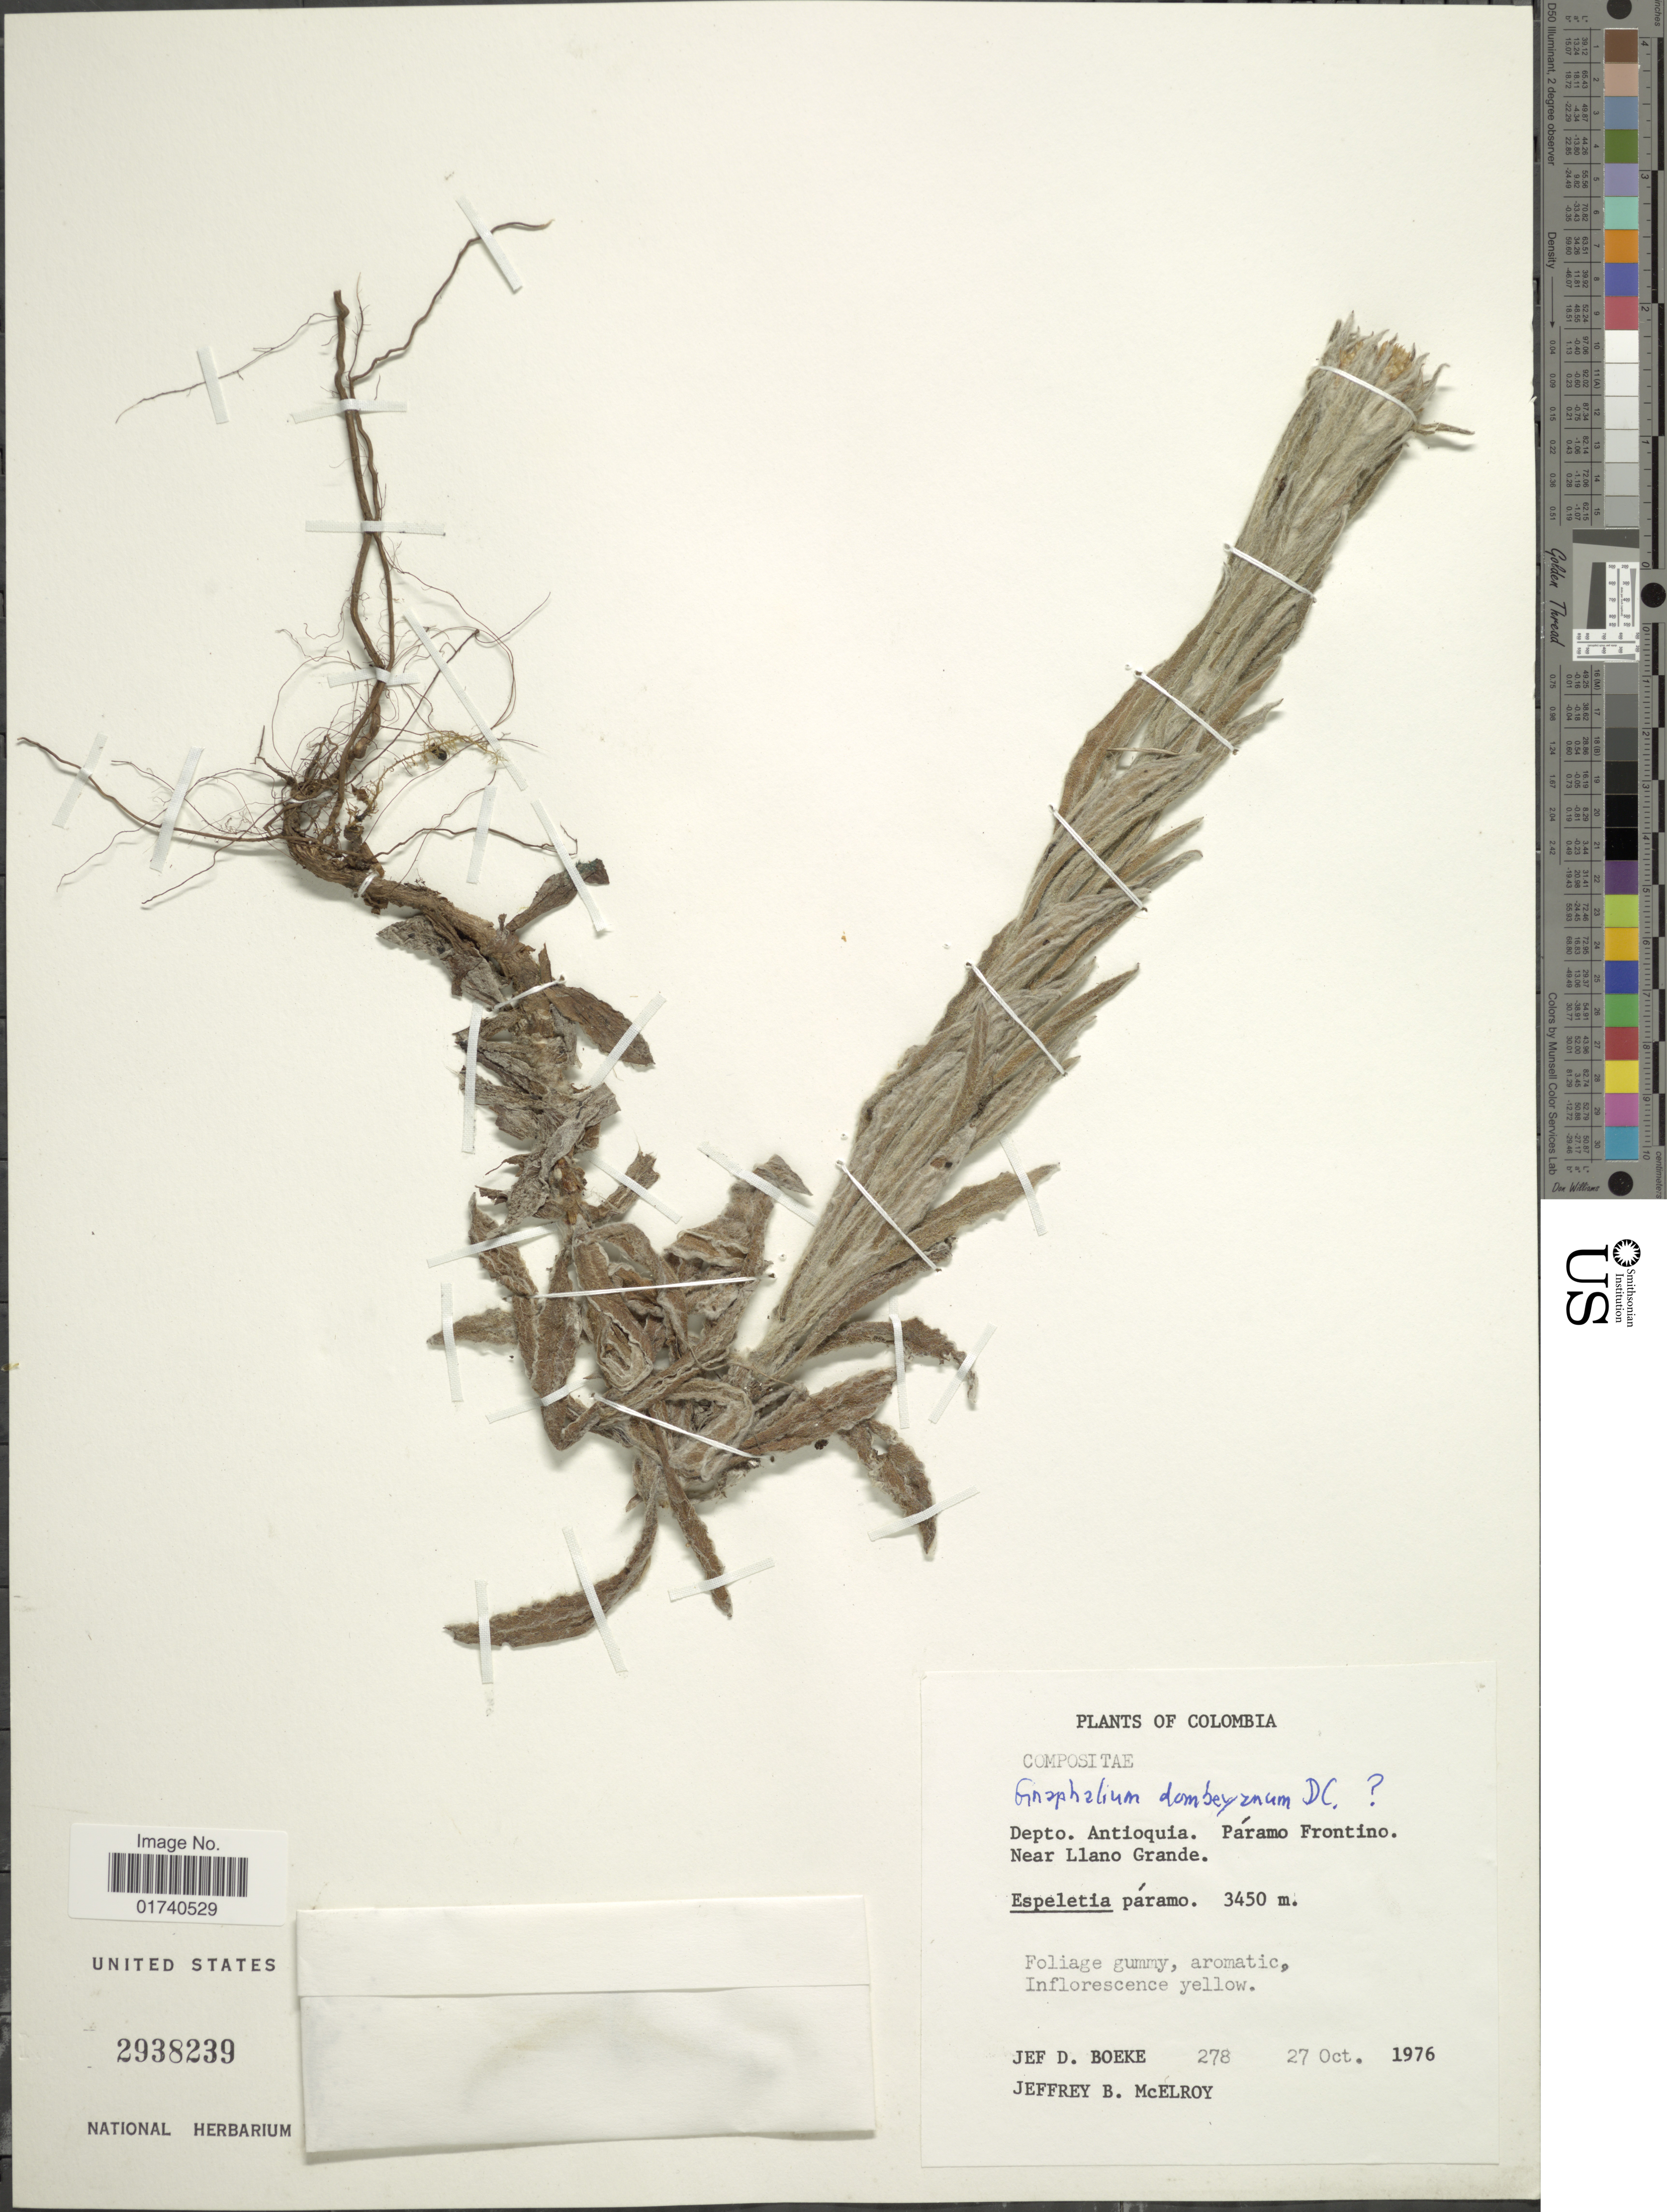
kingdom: Plantae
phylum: Tracheophyta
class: Magnoliopsida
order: Asterales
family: Asteraceae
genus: Pseudognaphalium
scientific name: Pseudognaphalium dombeyanum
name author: (DC.) Anderb.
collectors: J. D. Boeke & J. B. McElroy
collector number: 278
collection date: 1976-10-27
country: Colombia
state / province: Antioquia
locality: Depto. Antioquia. Paramo Frontino. Near Llano Grande.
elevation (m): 3450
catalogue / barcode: US 2938239